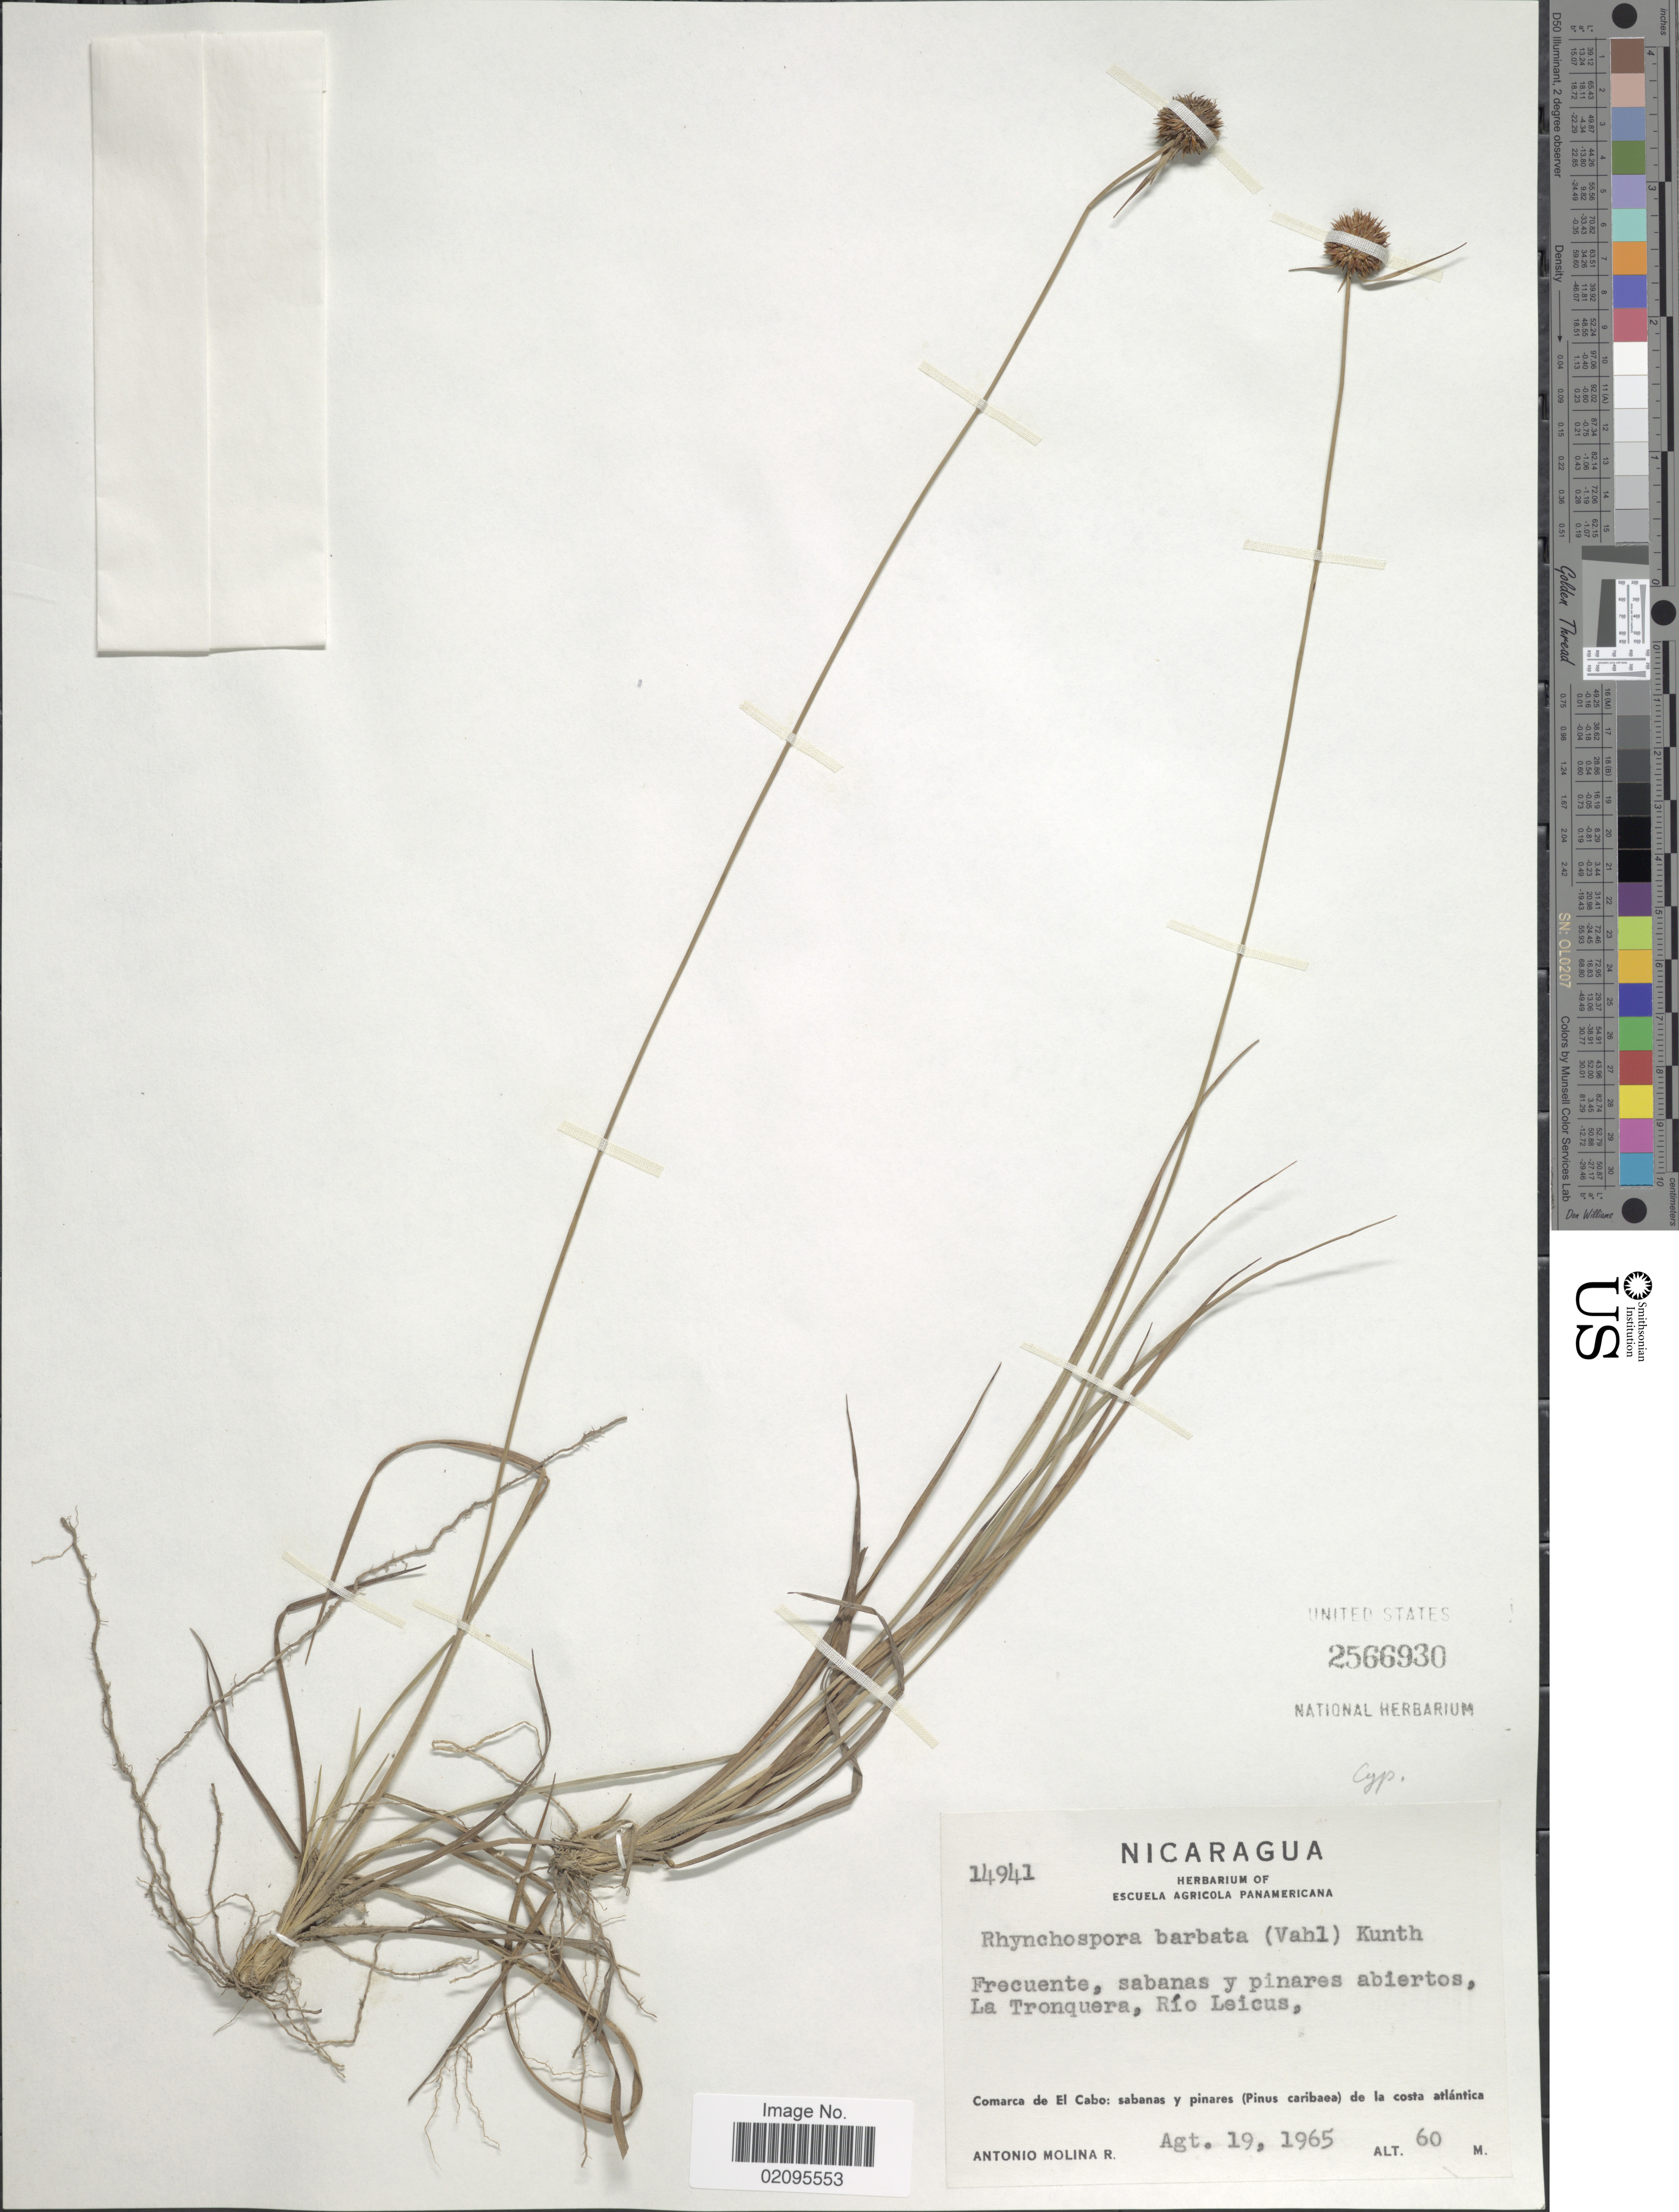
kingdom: Plantae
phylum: Tracheophyta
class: Liliopsida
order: Poales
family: Cyperaceae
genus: Rhynchospora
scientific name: Rhynchospora barbata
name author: (Vahl) Kunth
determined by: Alves, K.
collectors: A. Molina R.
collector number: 14941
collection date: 1965-08-19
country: Nicaragua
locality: La Tronquera, Rio Leicus, Comarca de El Cabo: sabanas y pinares (Pinus caribaea) de la costa atlantica.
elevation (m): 60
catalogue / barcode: US 2566930